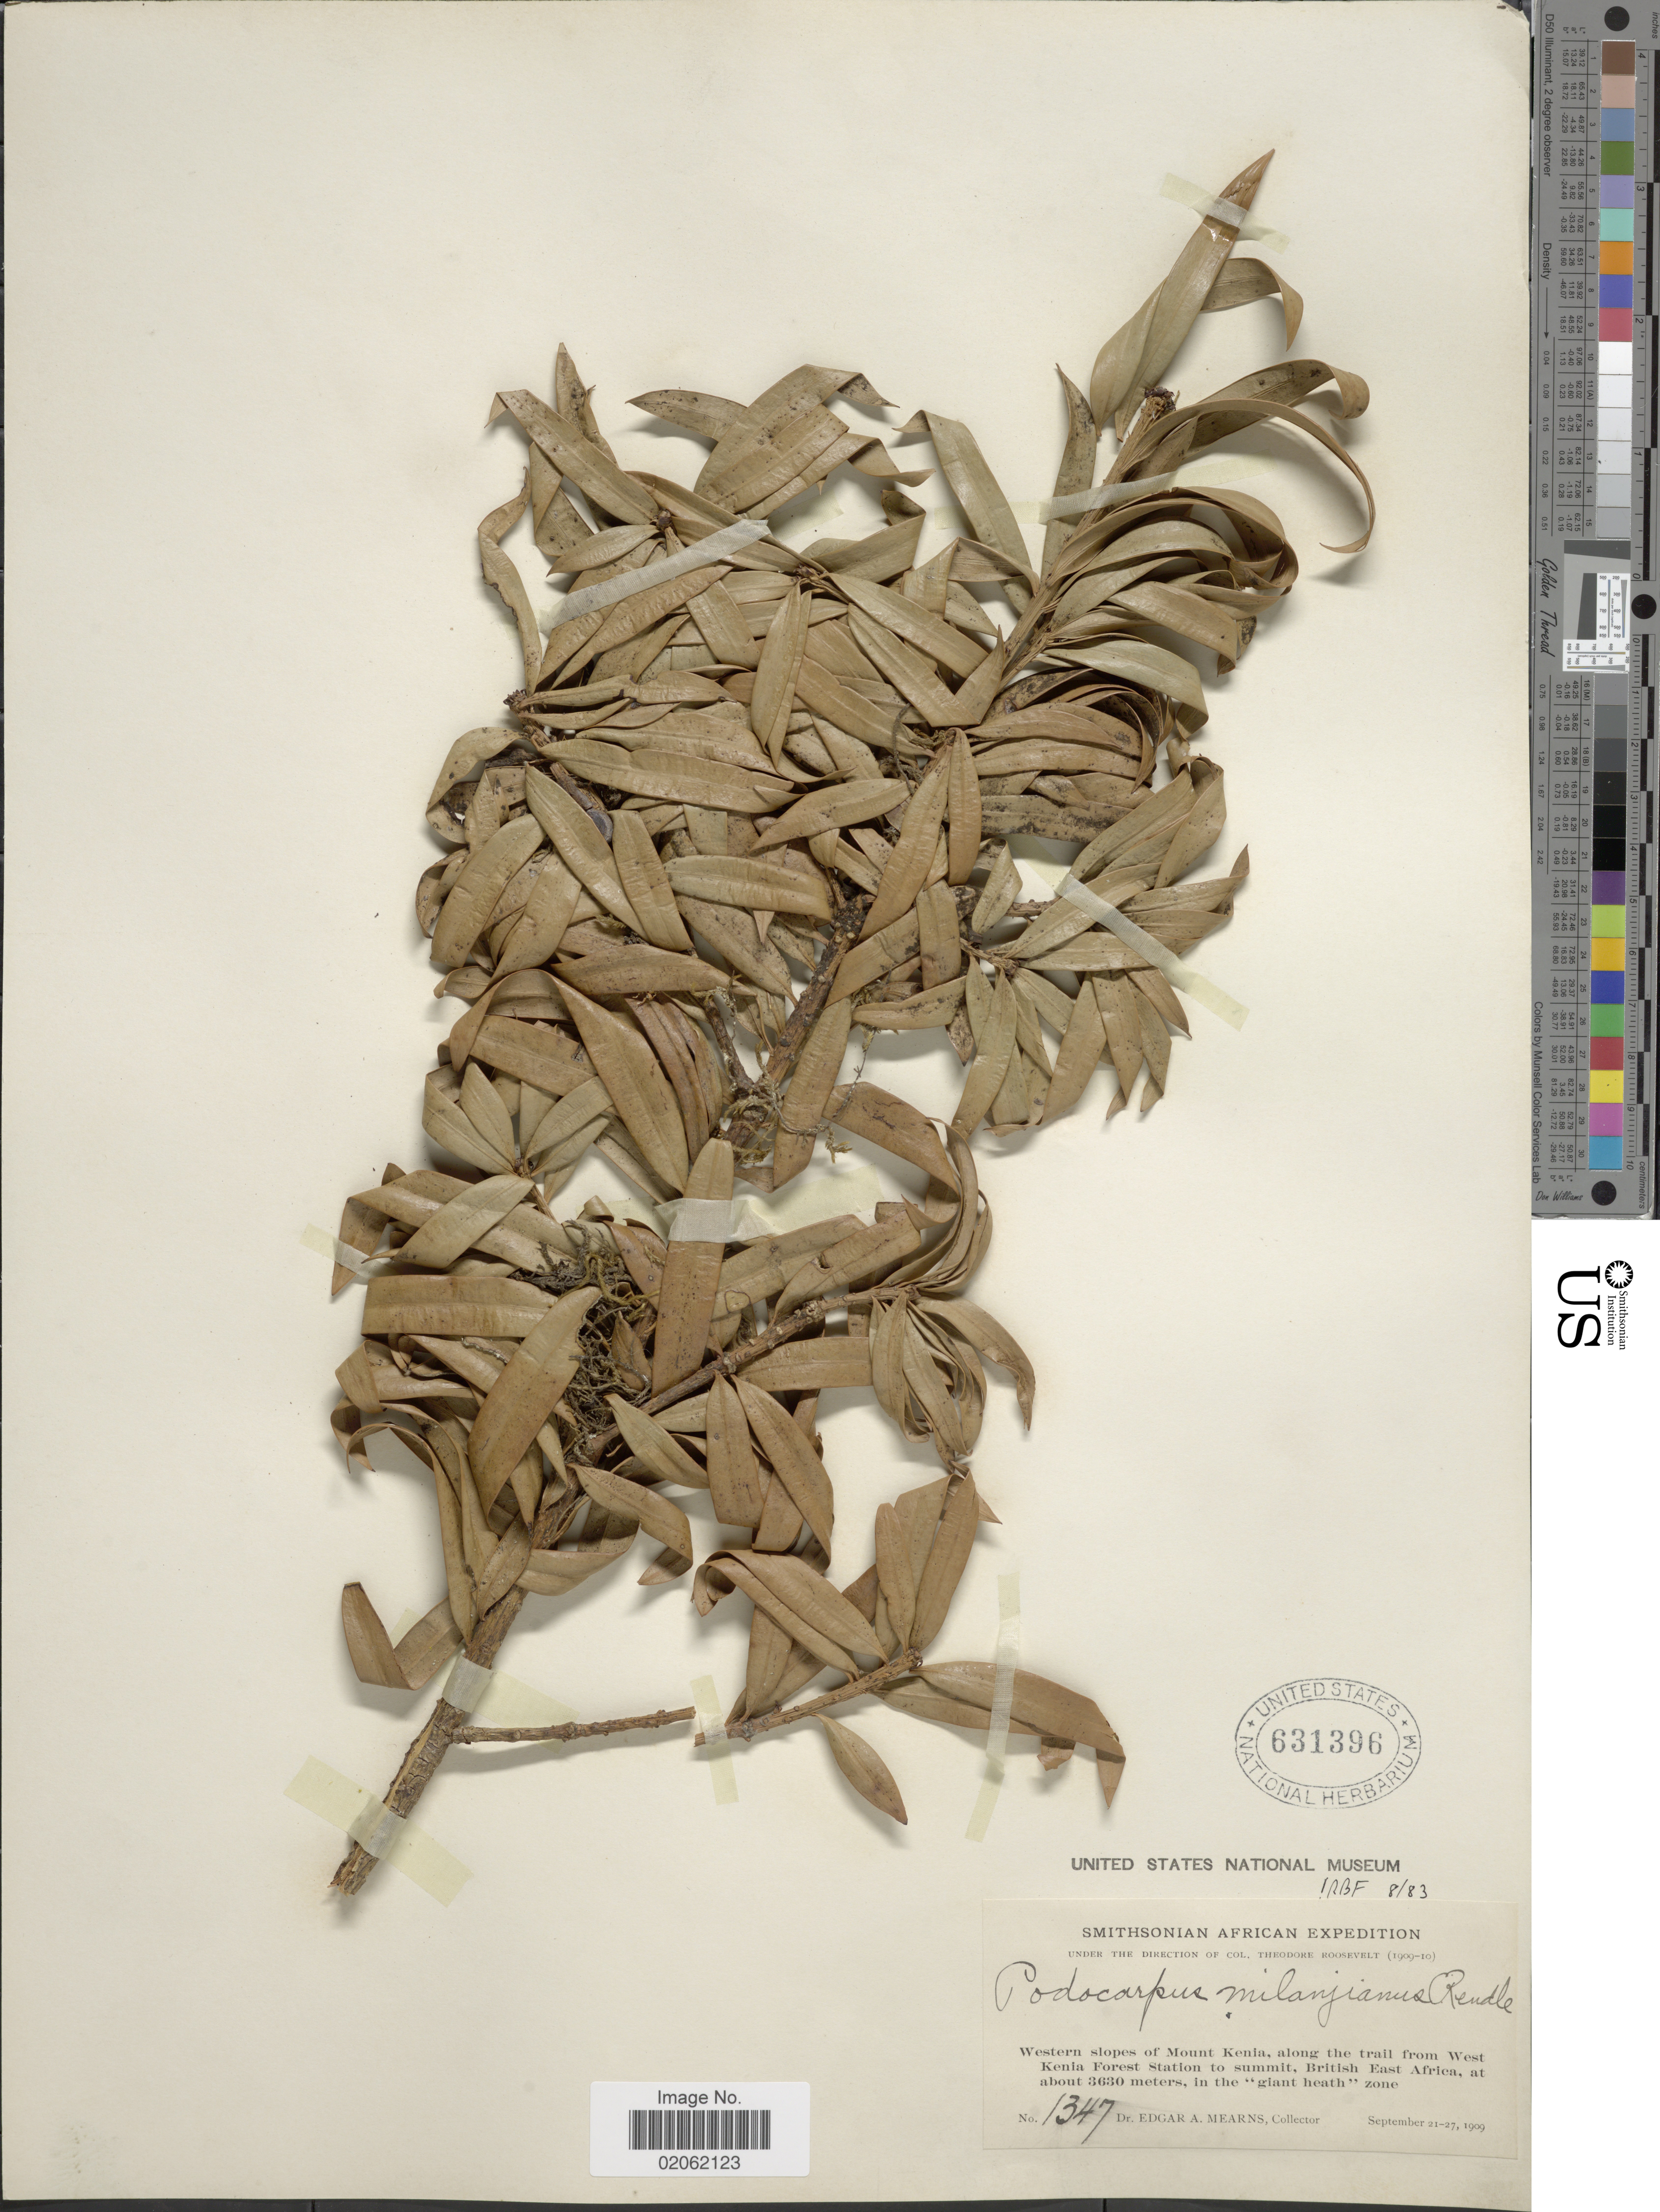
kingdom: Plantae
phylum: Tracheophyta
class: Pinopsida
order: Pinales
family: Podocarpaceae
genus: Podocarpus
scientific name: Podocarpus milanjianus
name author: Rendle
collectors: E. A. Mearns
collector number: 1347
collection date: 1909-09-21/1909-09-27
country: Kenya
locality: Western slopes of Mount Kenia, along the trail from West Kenia Forest Station to summit, British East Africa, in the 'giant heath' zone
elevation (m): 3630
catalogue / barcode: US 631396